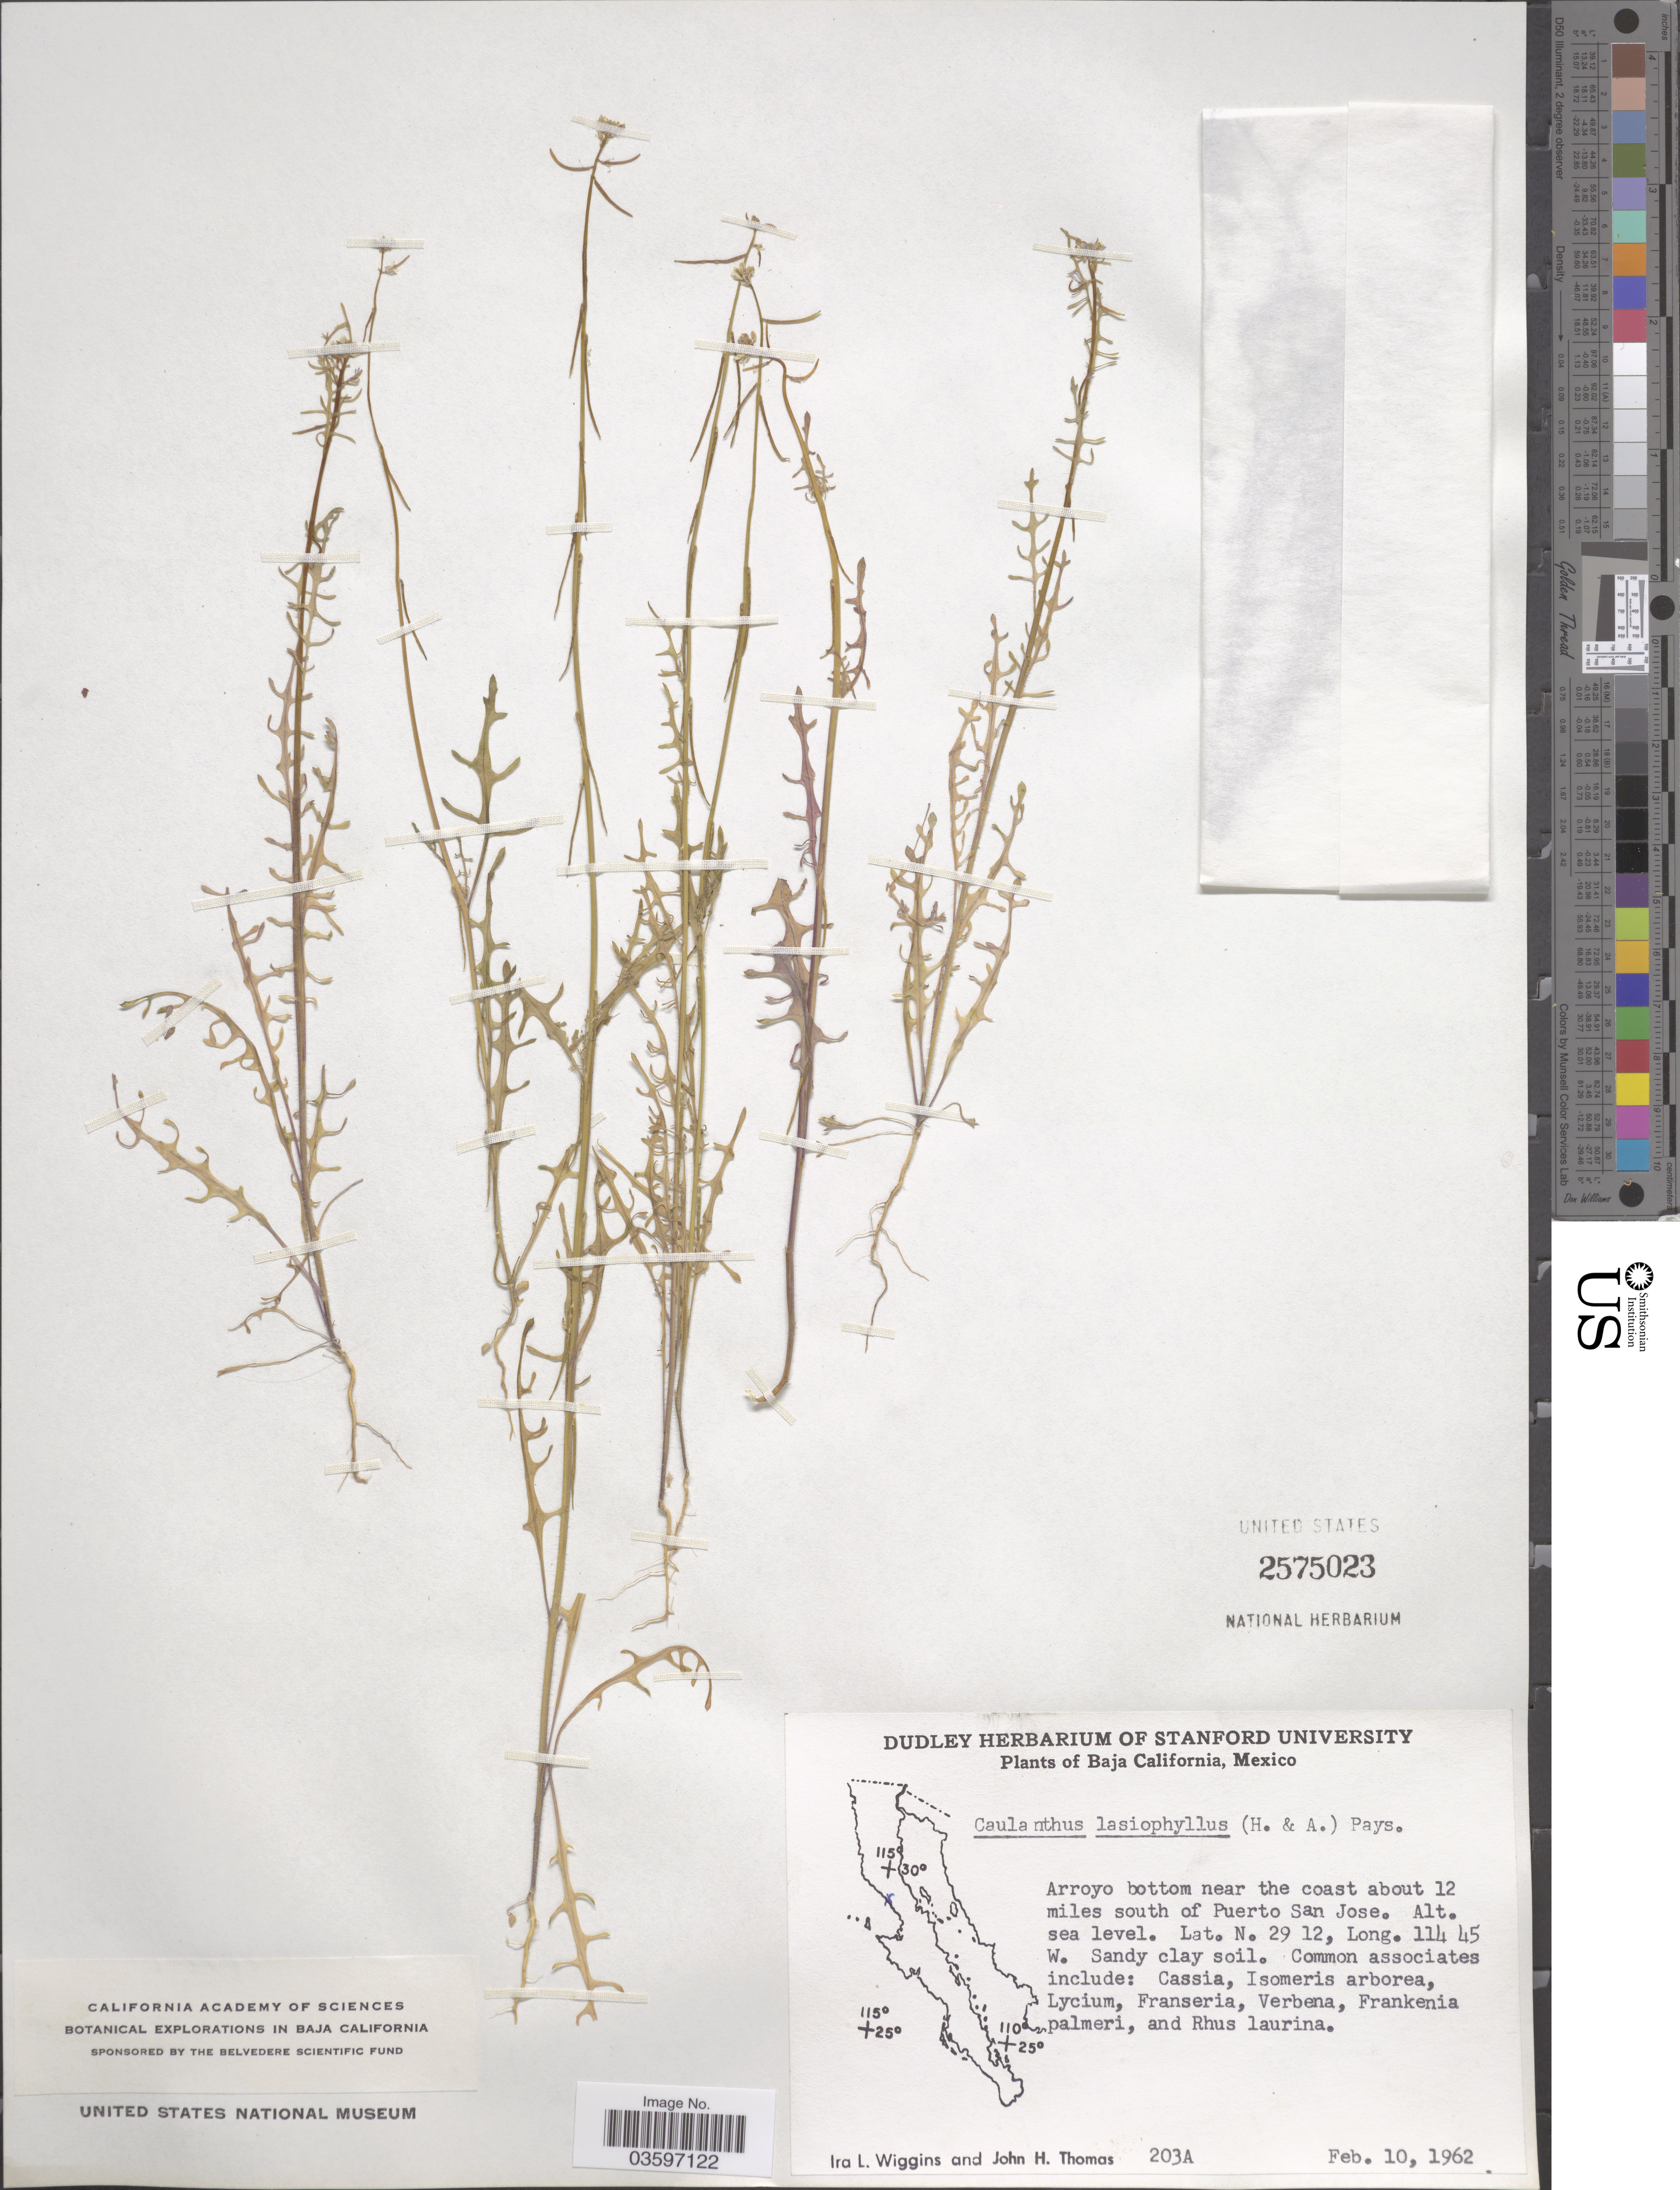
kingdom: Plantae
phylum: Tracheophyta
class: Magnoliopsida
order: Brassicales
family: Brassicaceae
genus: Caulanthus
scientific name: Caulanthus lasiophyllus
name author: (Hook. & Arn.) Payson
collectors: I. L. Wiggins & J. H. Thomas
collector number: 203A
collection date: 1962-02-10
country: Mexico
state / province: Baja California Sur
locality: Arroyo bottom near the coast about 12 miles south of Puerto San Jose.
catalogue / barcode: US 2575023